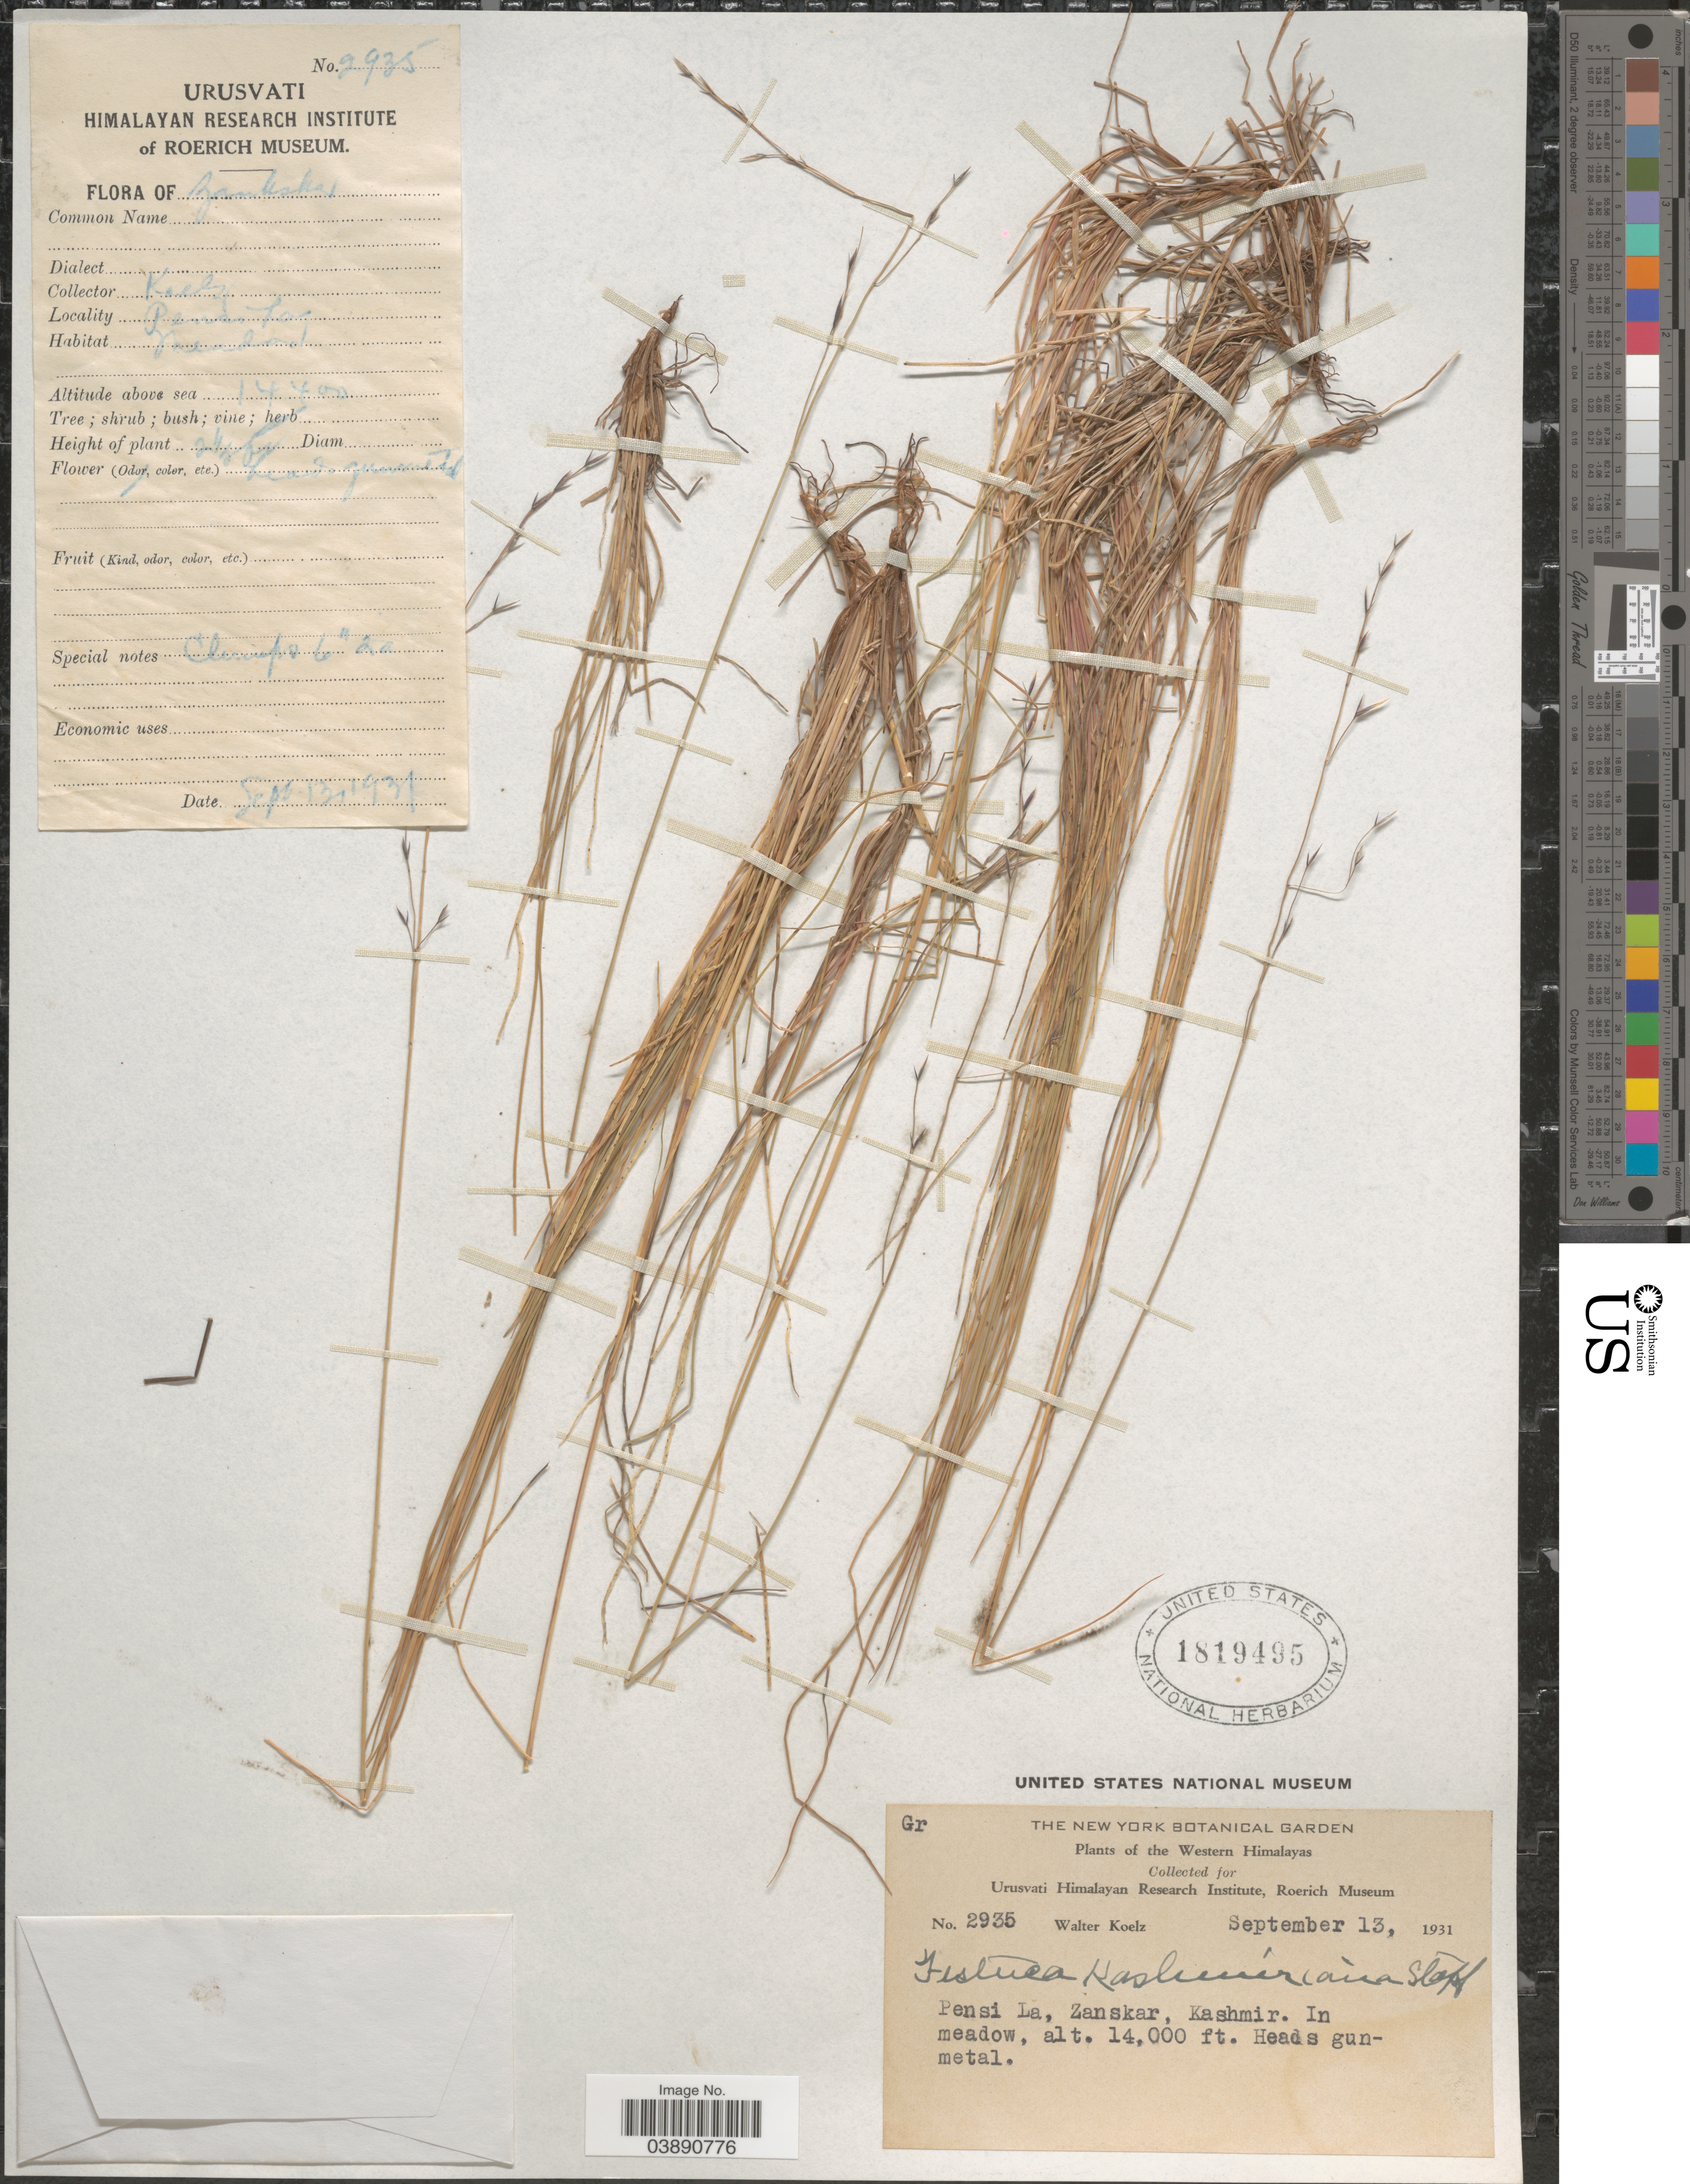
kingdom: Plantae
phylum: Tracheophyta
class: Liliopsida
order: Poales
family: Poaceae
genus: Festuca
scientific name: Festuca kashmiriana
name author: Stapf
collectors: W. N. Koelz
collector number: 2935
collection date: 1931-09-13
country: India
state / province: Jammu and Kashmir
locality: Western Himalayas. Pensi La, Zanskar, Kashmir.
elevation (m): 4267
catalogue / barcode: US 1819495